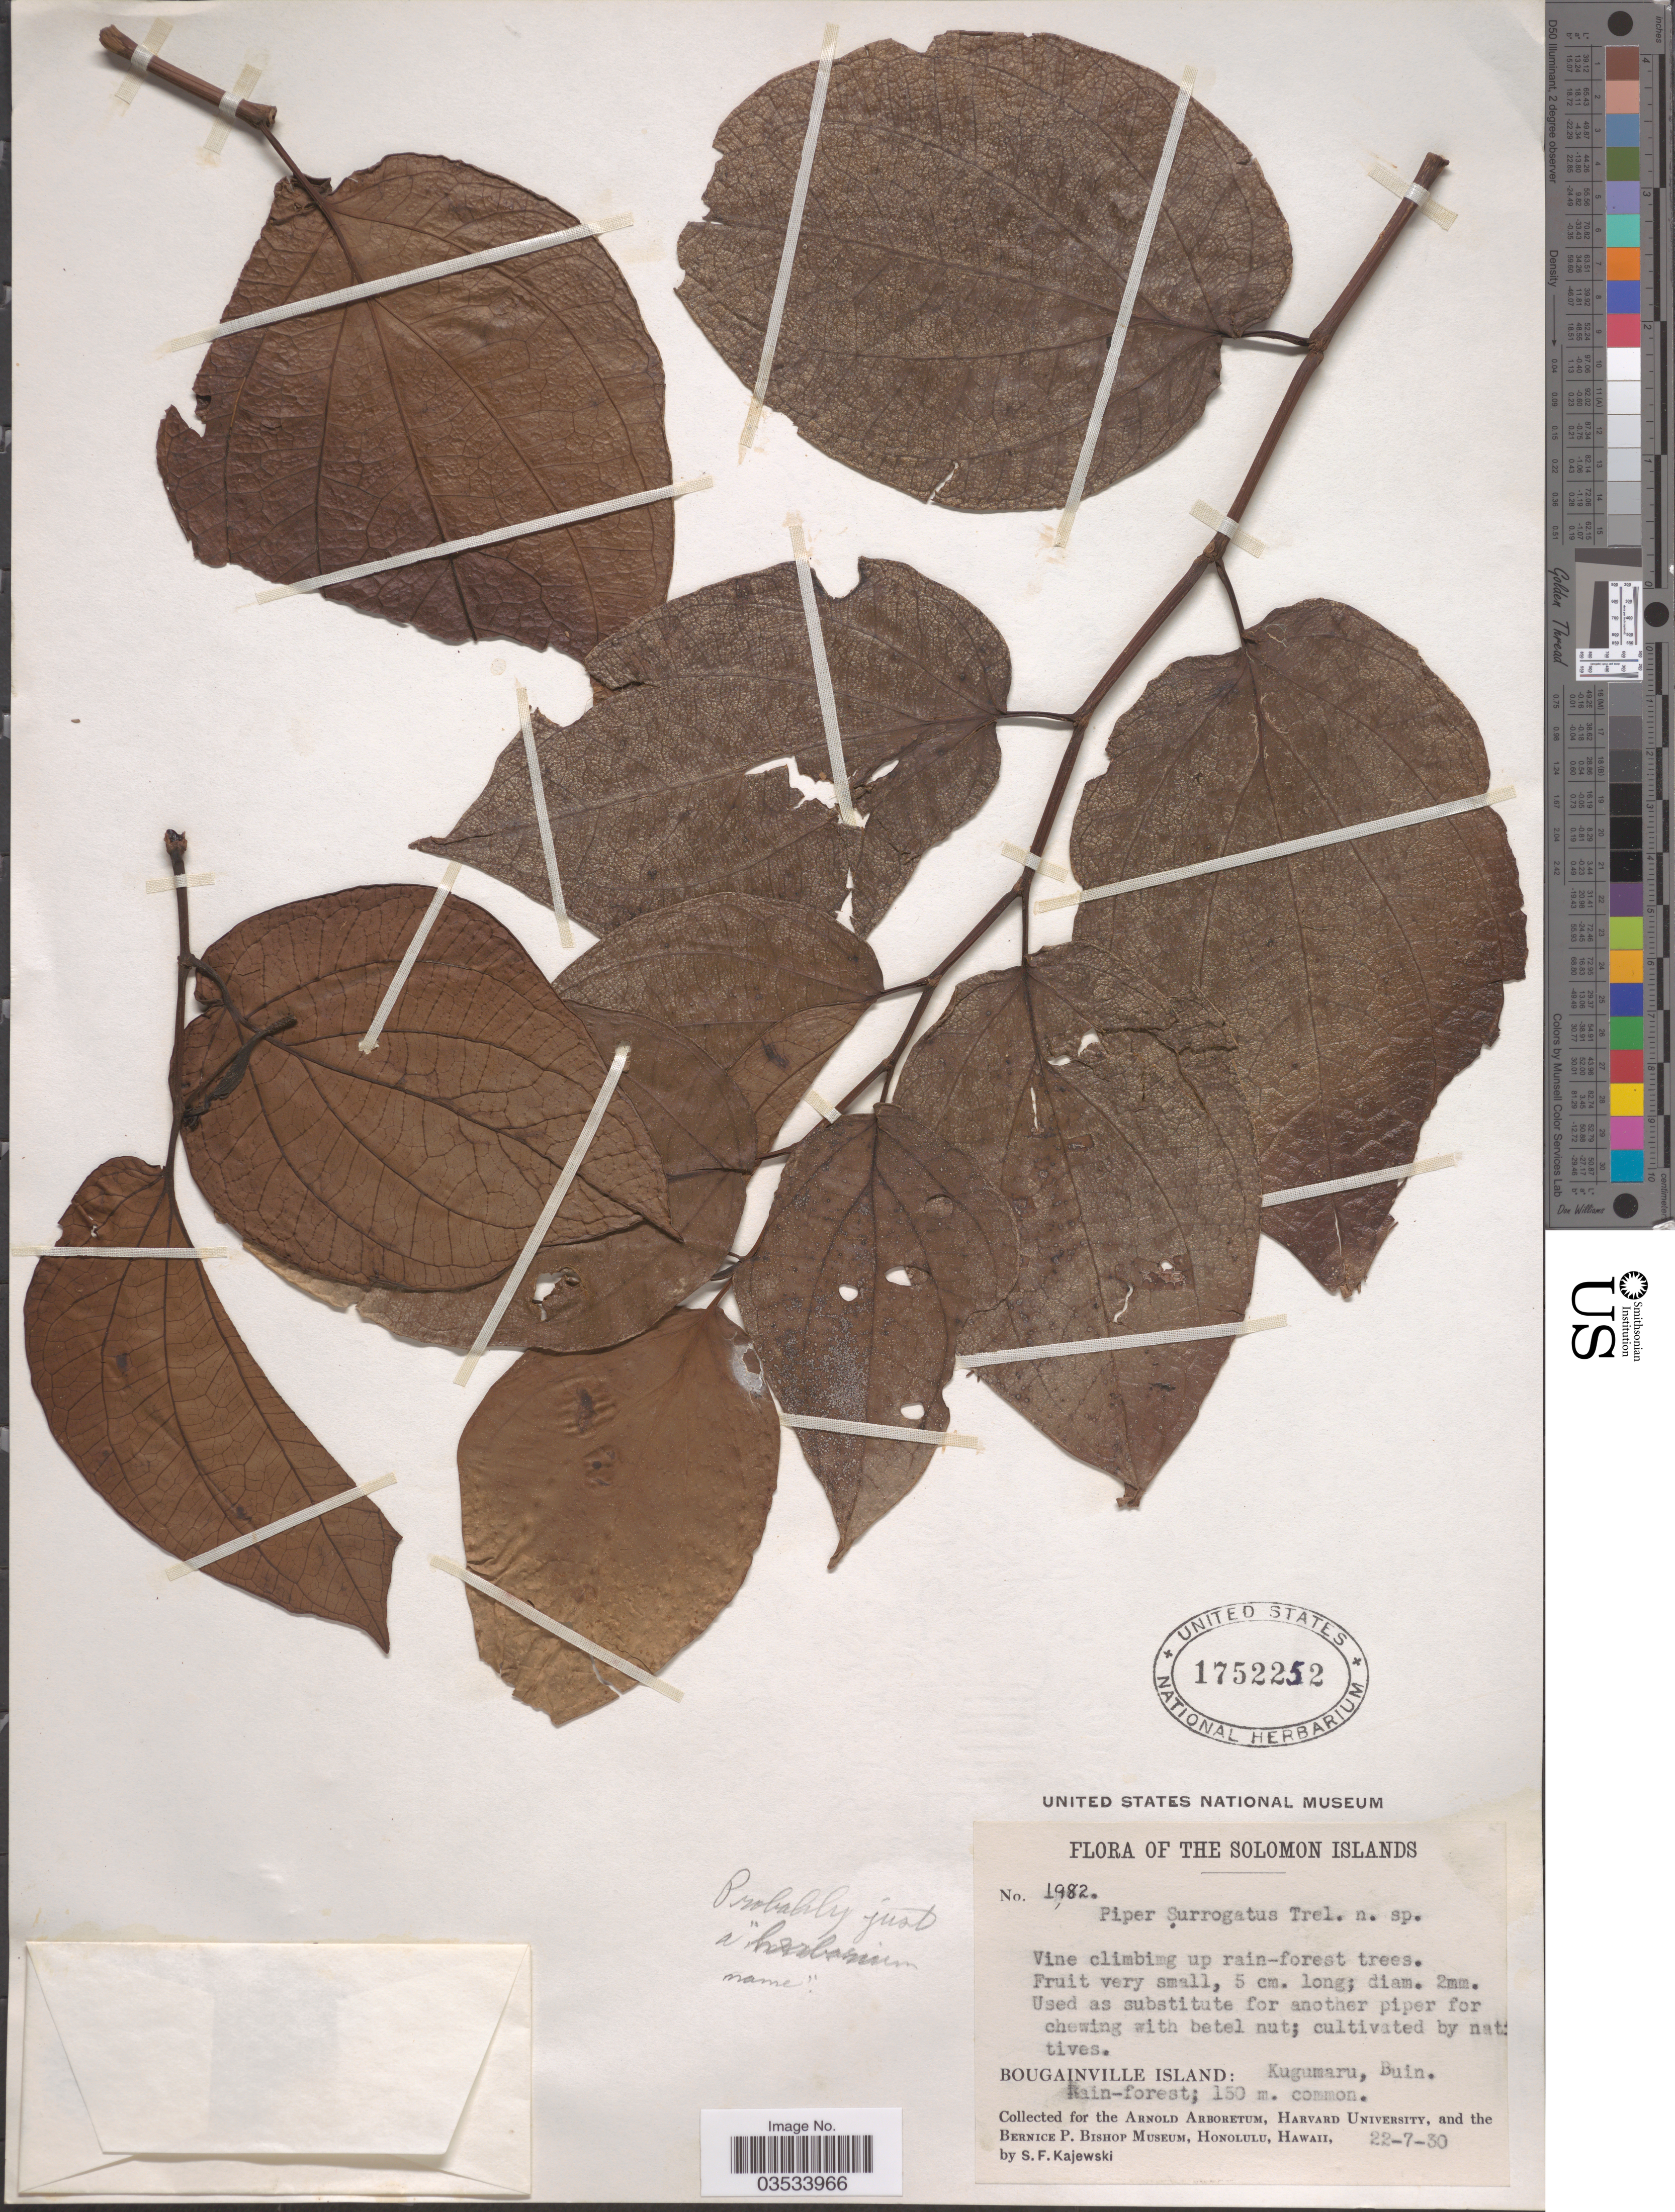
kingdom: Plantae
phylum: Tracheophyta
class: Magnoliopsida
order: Piperales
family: Piperaceae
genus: Piper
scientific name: Piper surrogatus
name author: Trel.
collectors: S. Kajewski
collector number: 1982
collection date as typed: Transcribed d/m/y: 22/7/30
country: Solomon Islands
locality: Bougainville Island: Kugumaru, Buin.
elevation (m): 150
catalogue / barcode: US 1752252